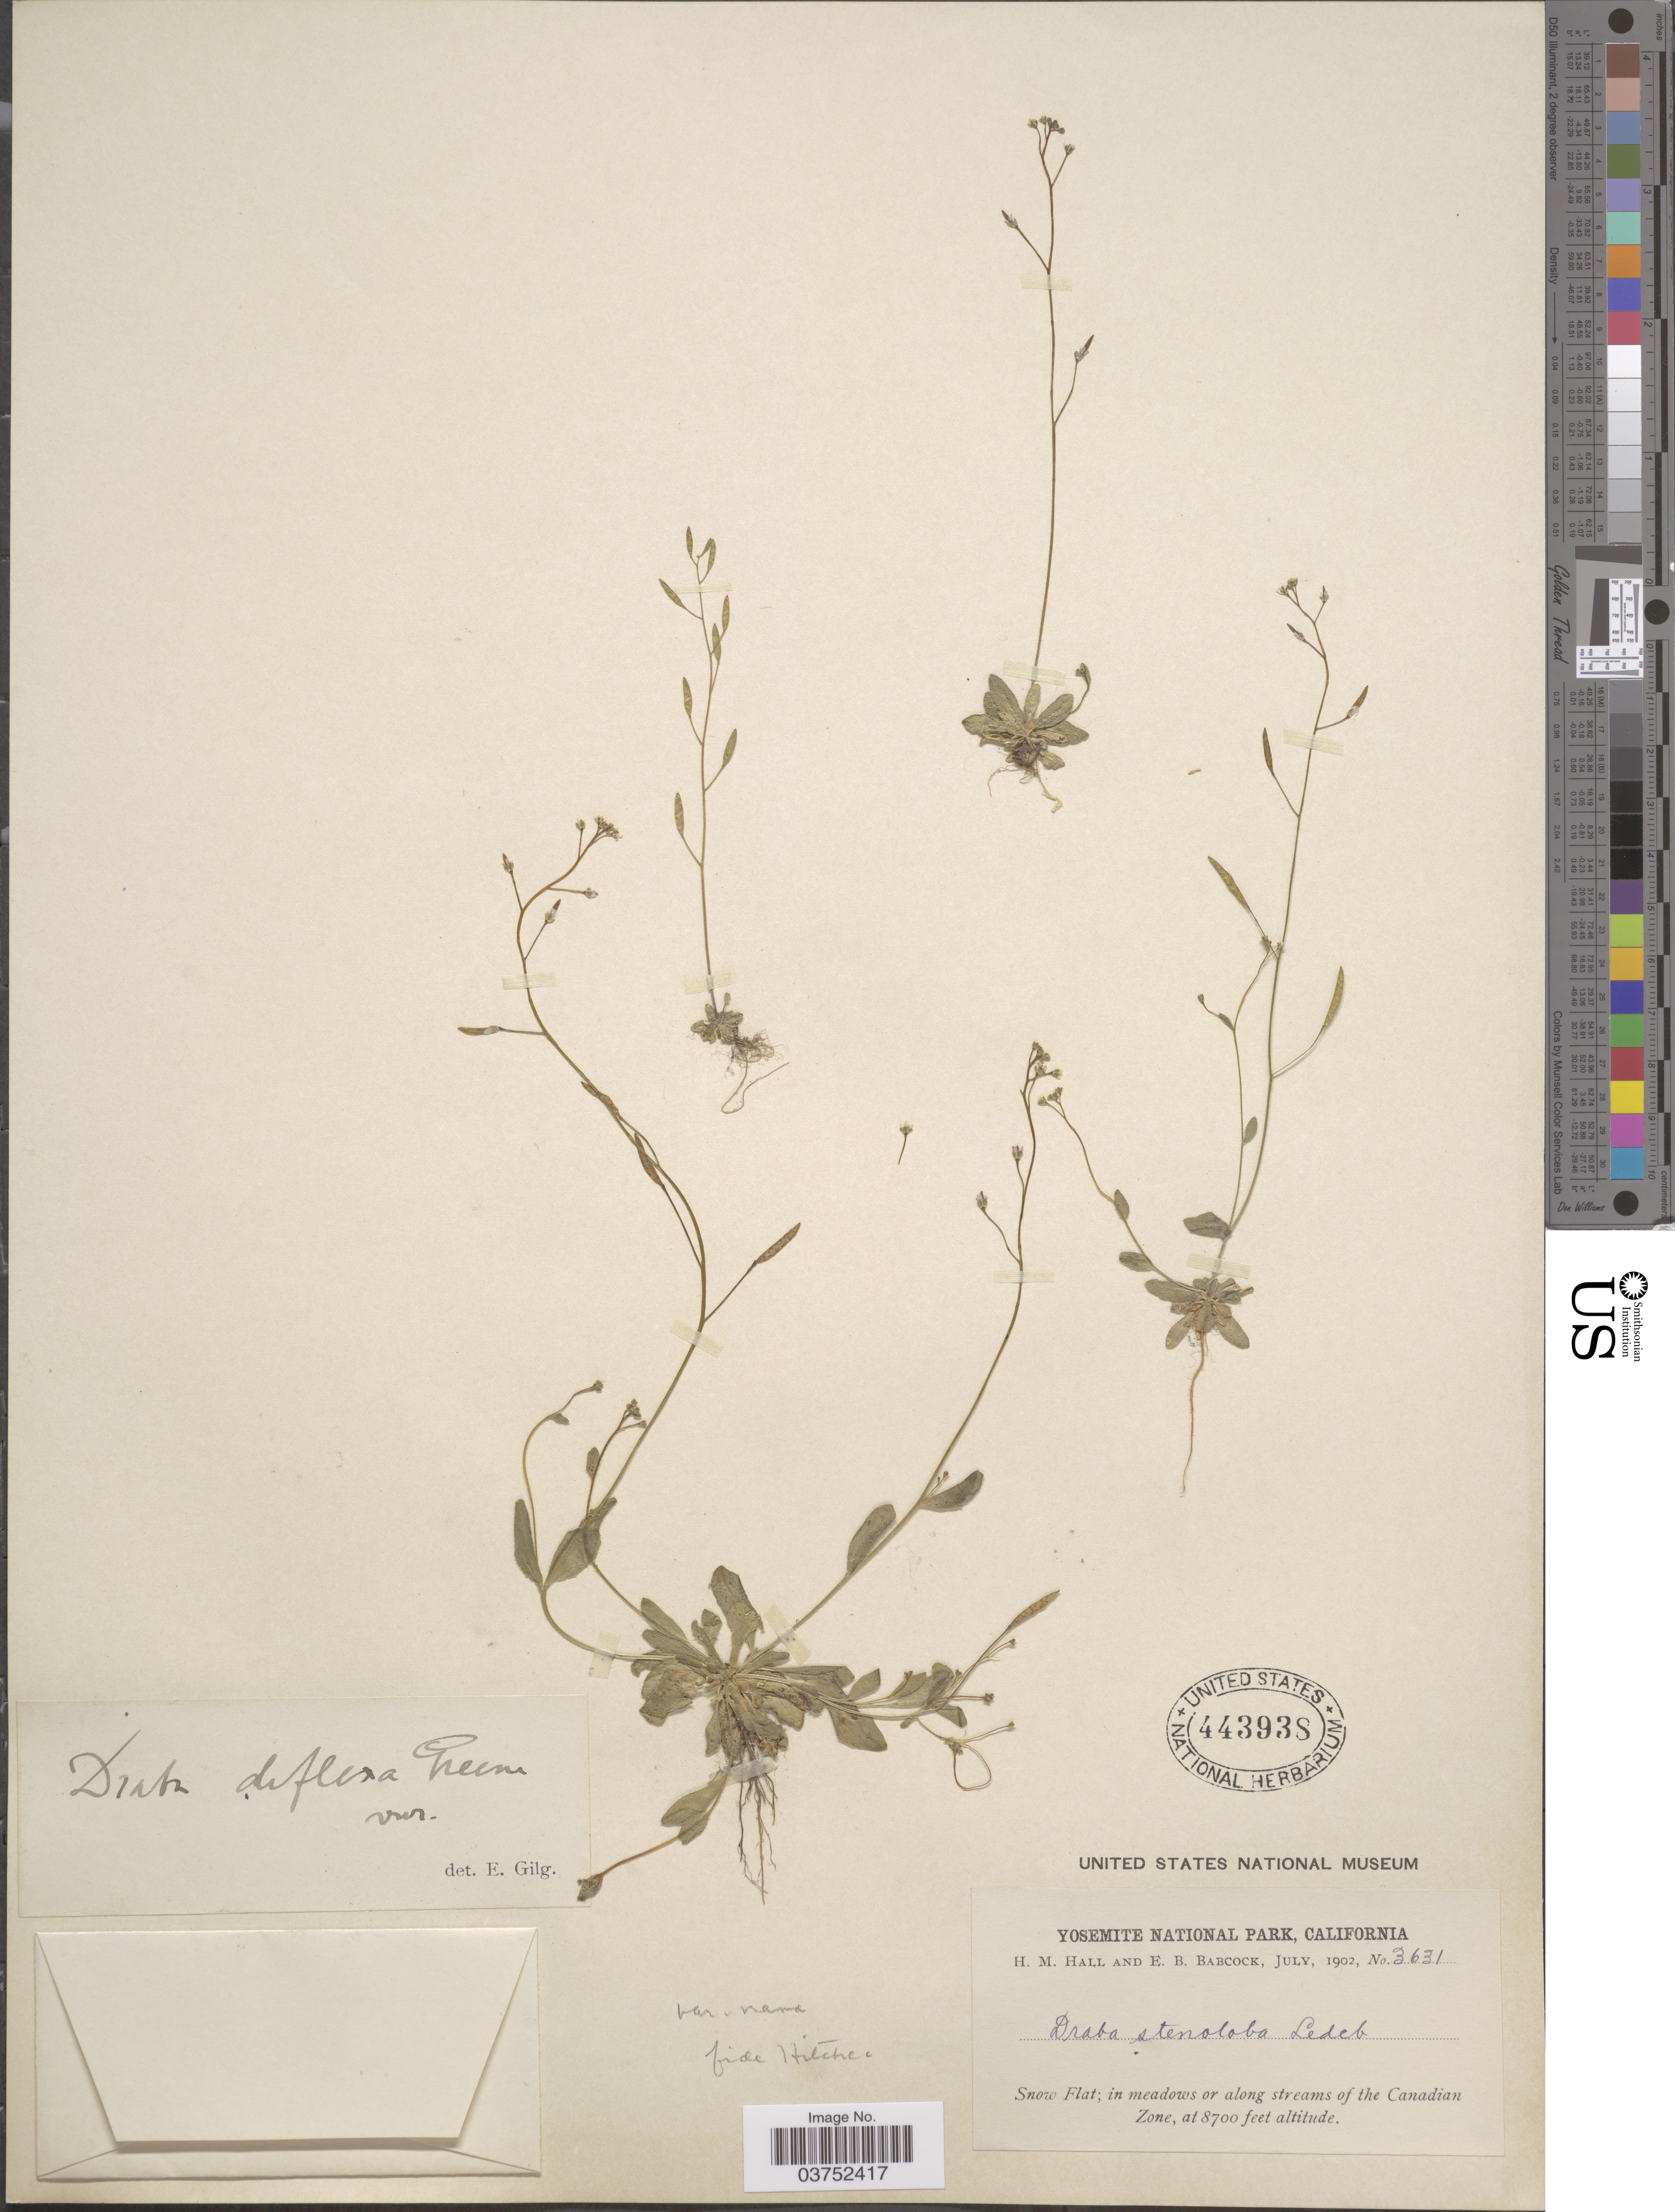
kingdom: Plantae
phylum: Tracheophyta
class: Magnoliopsida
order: Brassicales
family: Brassicaceae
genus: Draba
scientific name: Draba stenoloba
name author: Ledeb.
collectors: H. M. Hall & E. B. Babcock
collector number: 3631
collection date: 1902-07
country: United States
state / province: California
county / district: Mariposa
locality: Yosemite National Park. Snow Flat; in meadows or along streams of the Canadian Zone.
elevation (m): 2652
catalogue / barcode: US 443938